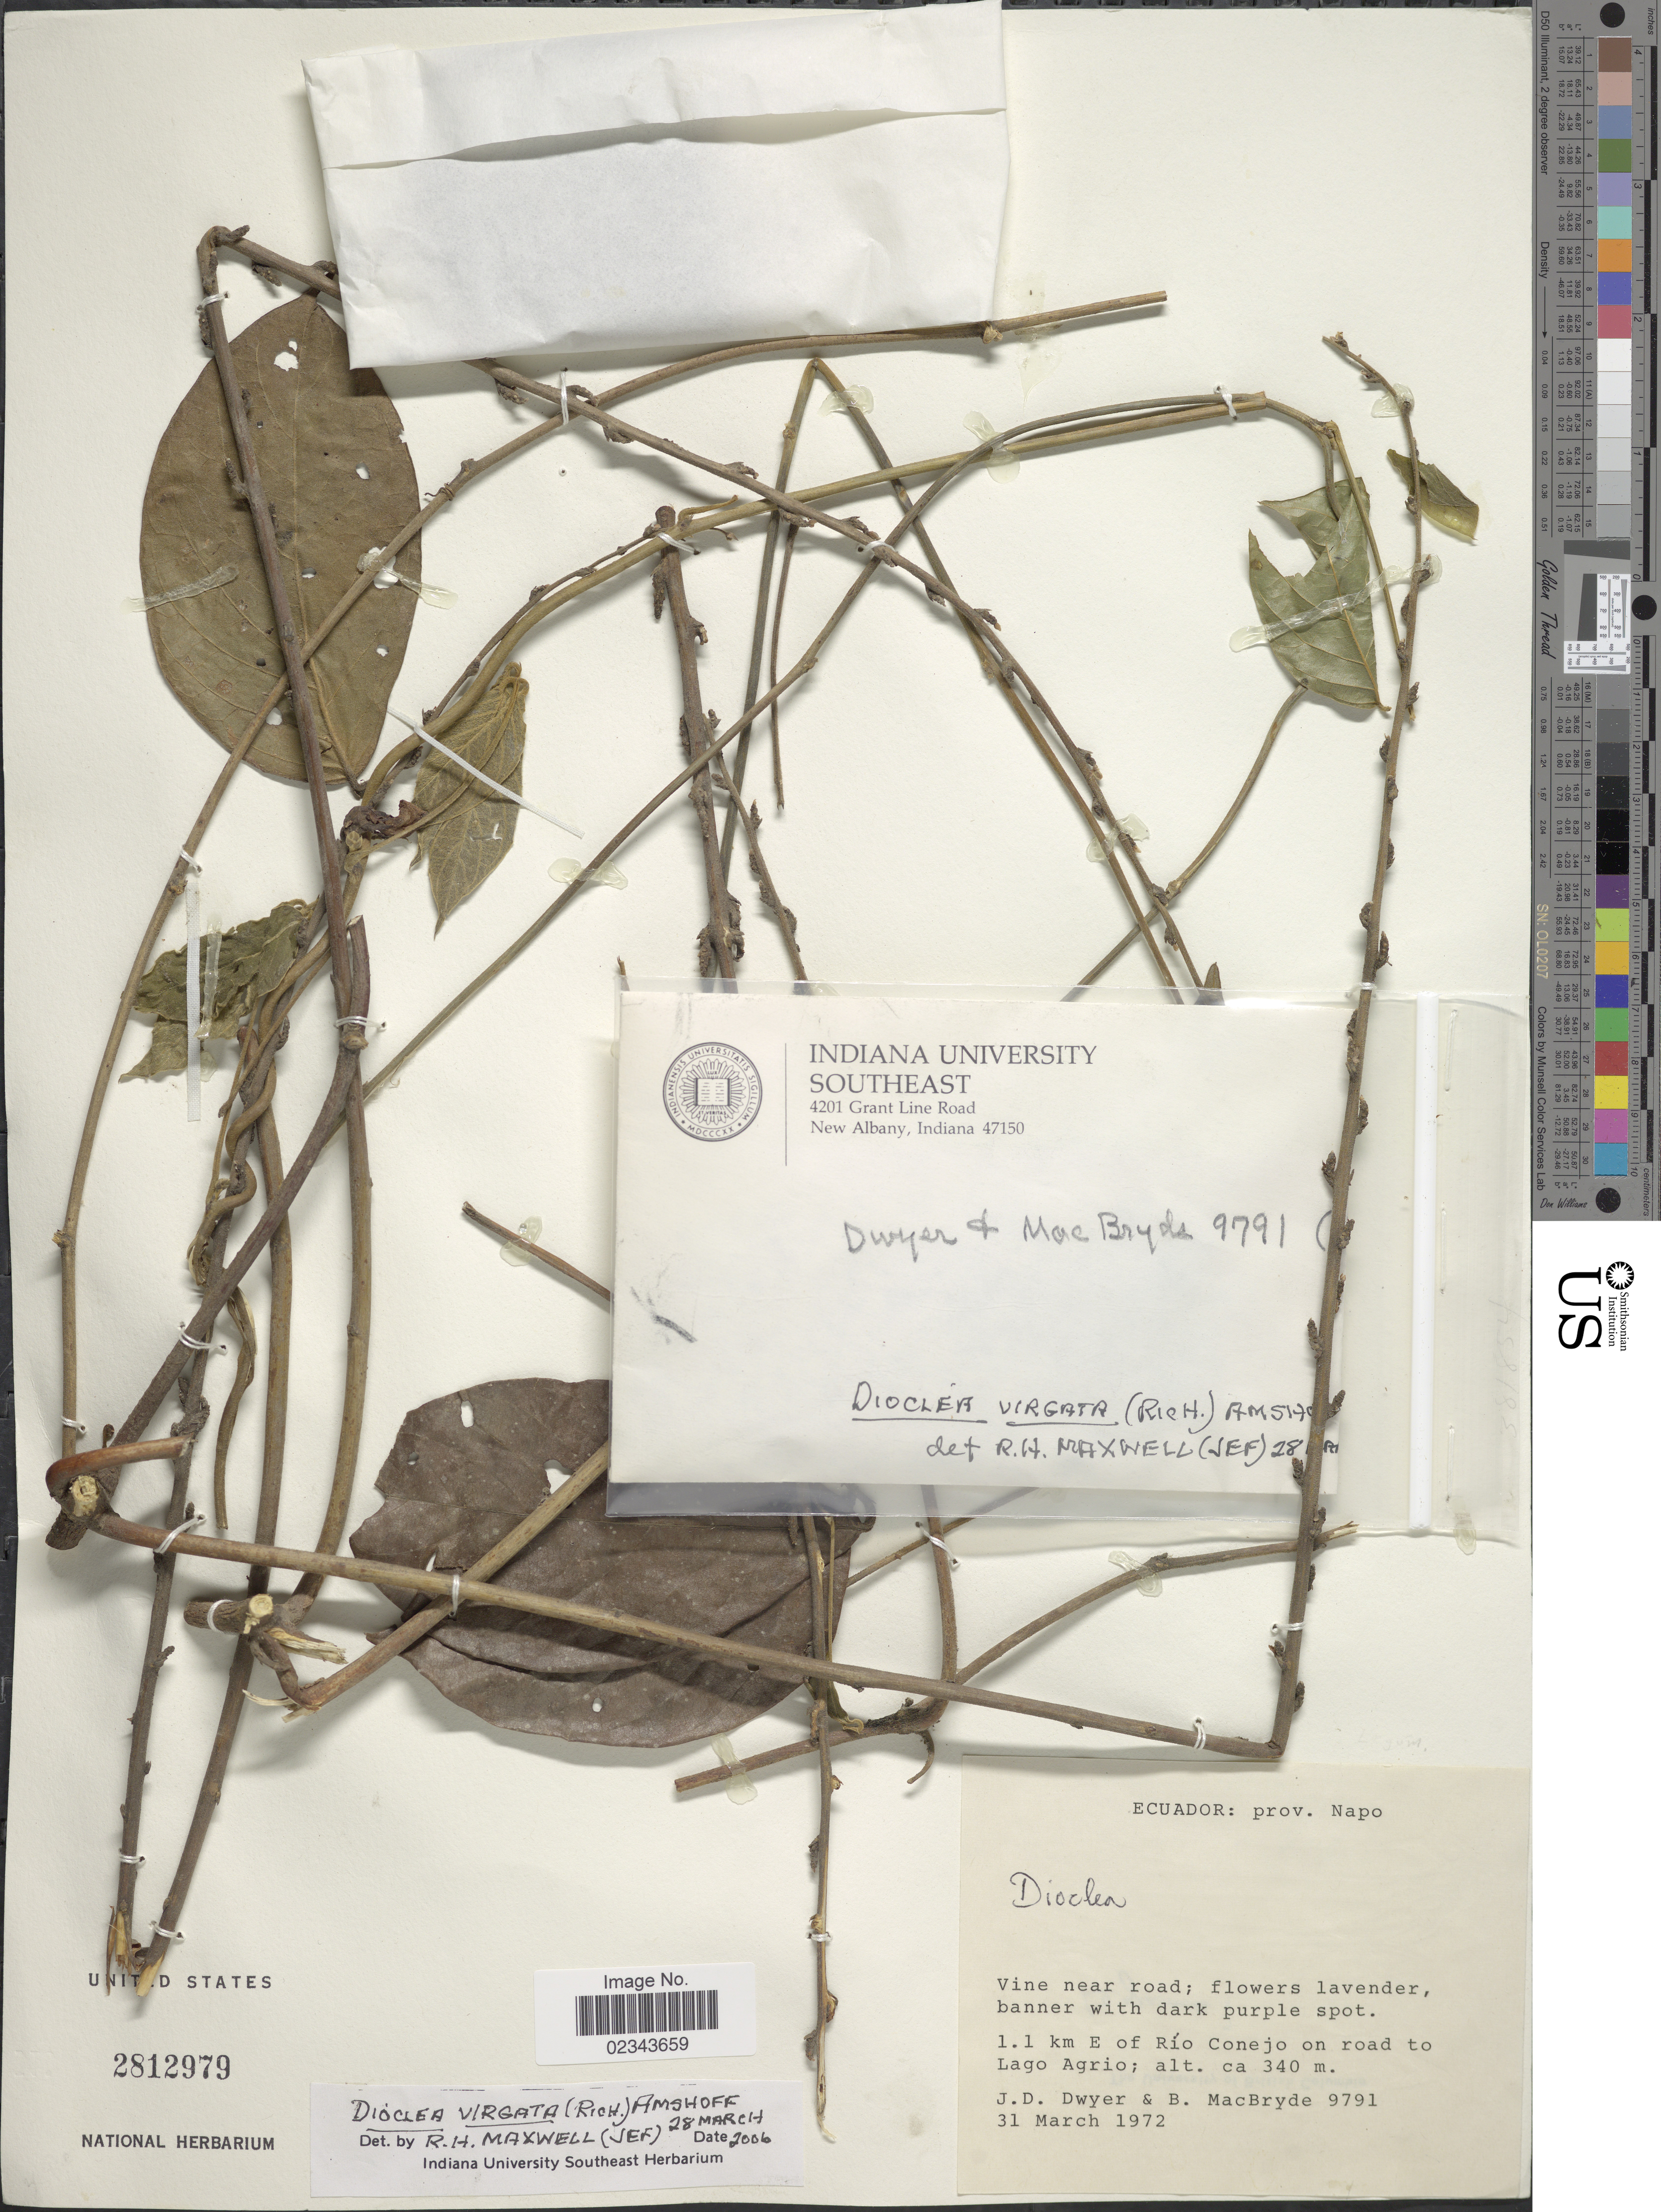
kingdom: Plantae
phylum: Tracheophyta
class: Magnoliopsida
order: Fabales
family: Fabaceae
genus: Dioclea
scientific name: Dioclea virgata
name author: (Rich.) Amshoff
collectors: J. D. Dwyer & B. MacBryde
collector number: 9791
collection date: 1972-03-31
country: Ecuador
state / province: Napo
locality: Vine near Road, 1.1 km E. of Rio Conejo on road to Lago Agrio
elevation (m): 340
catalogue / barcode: US 2812979